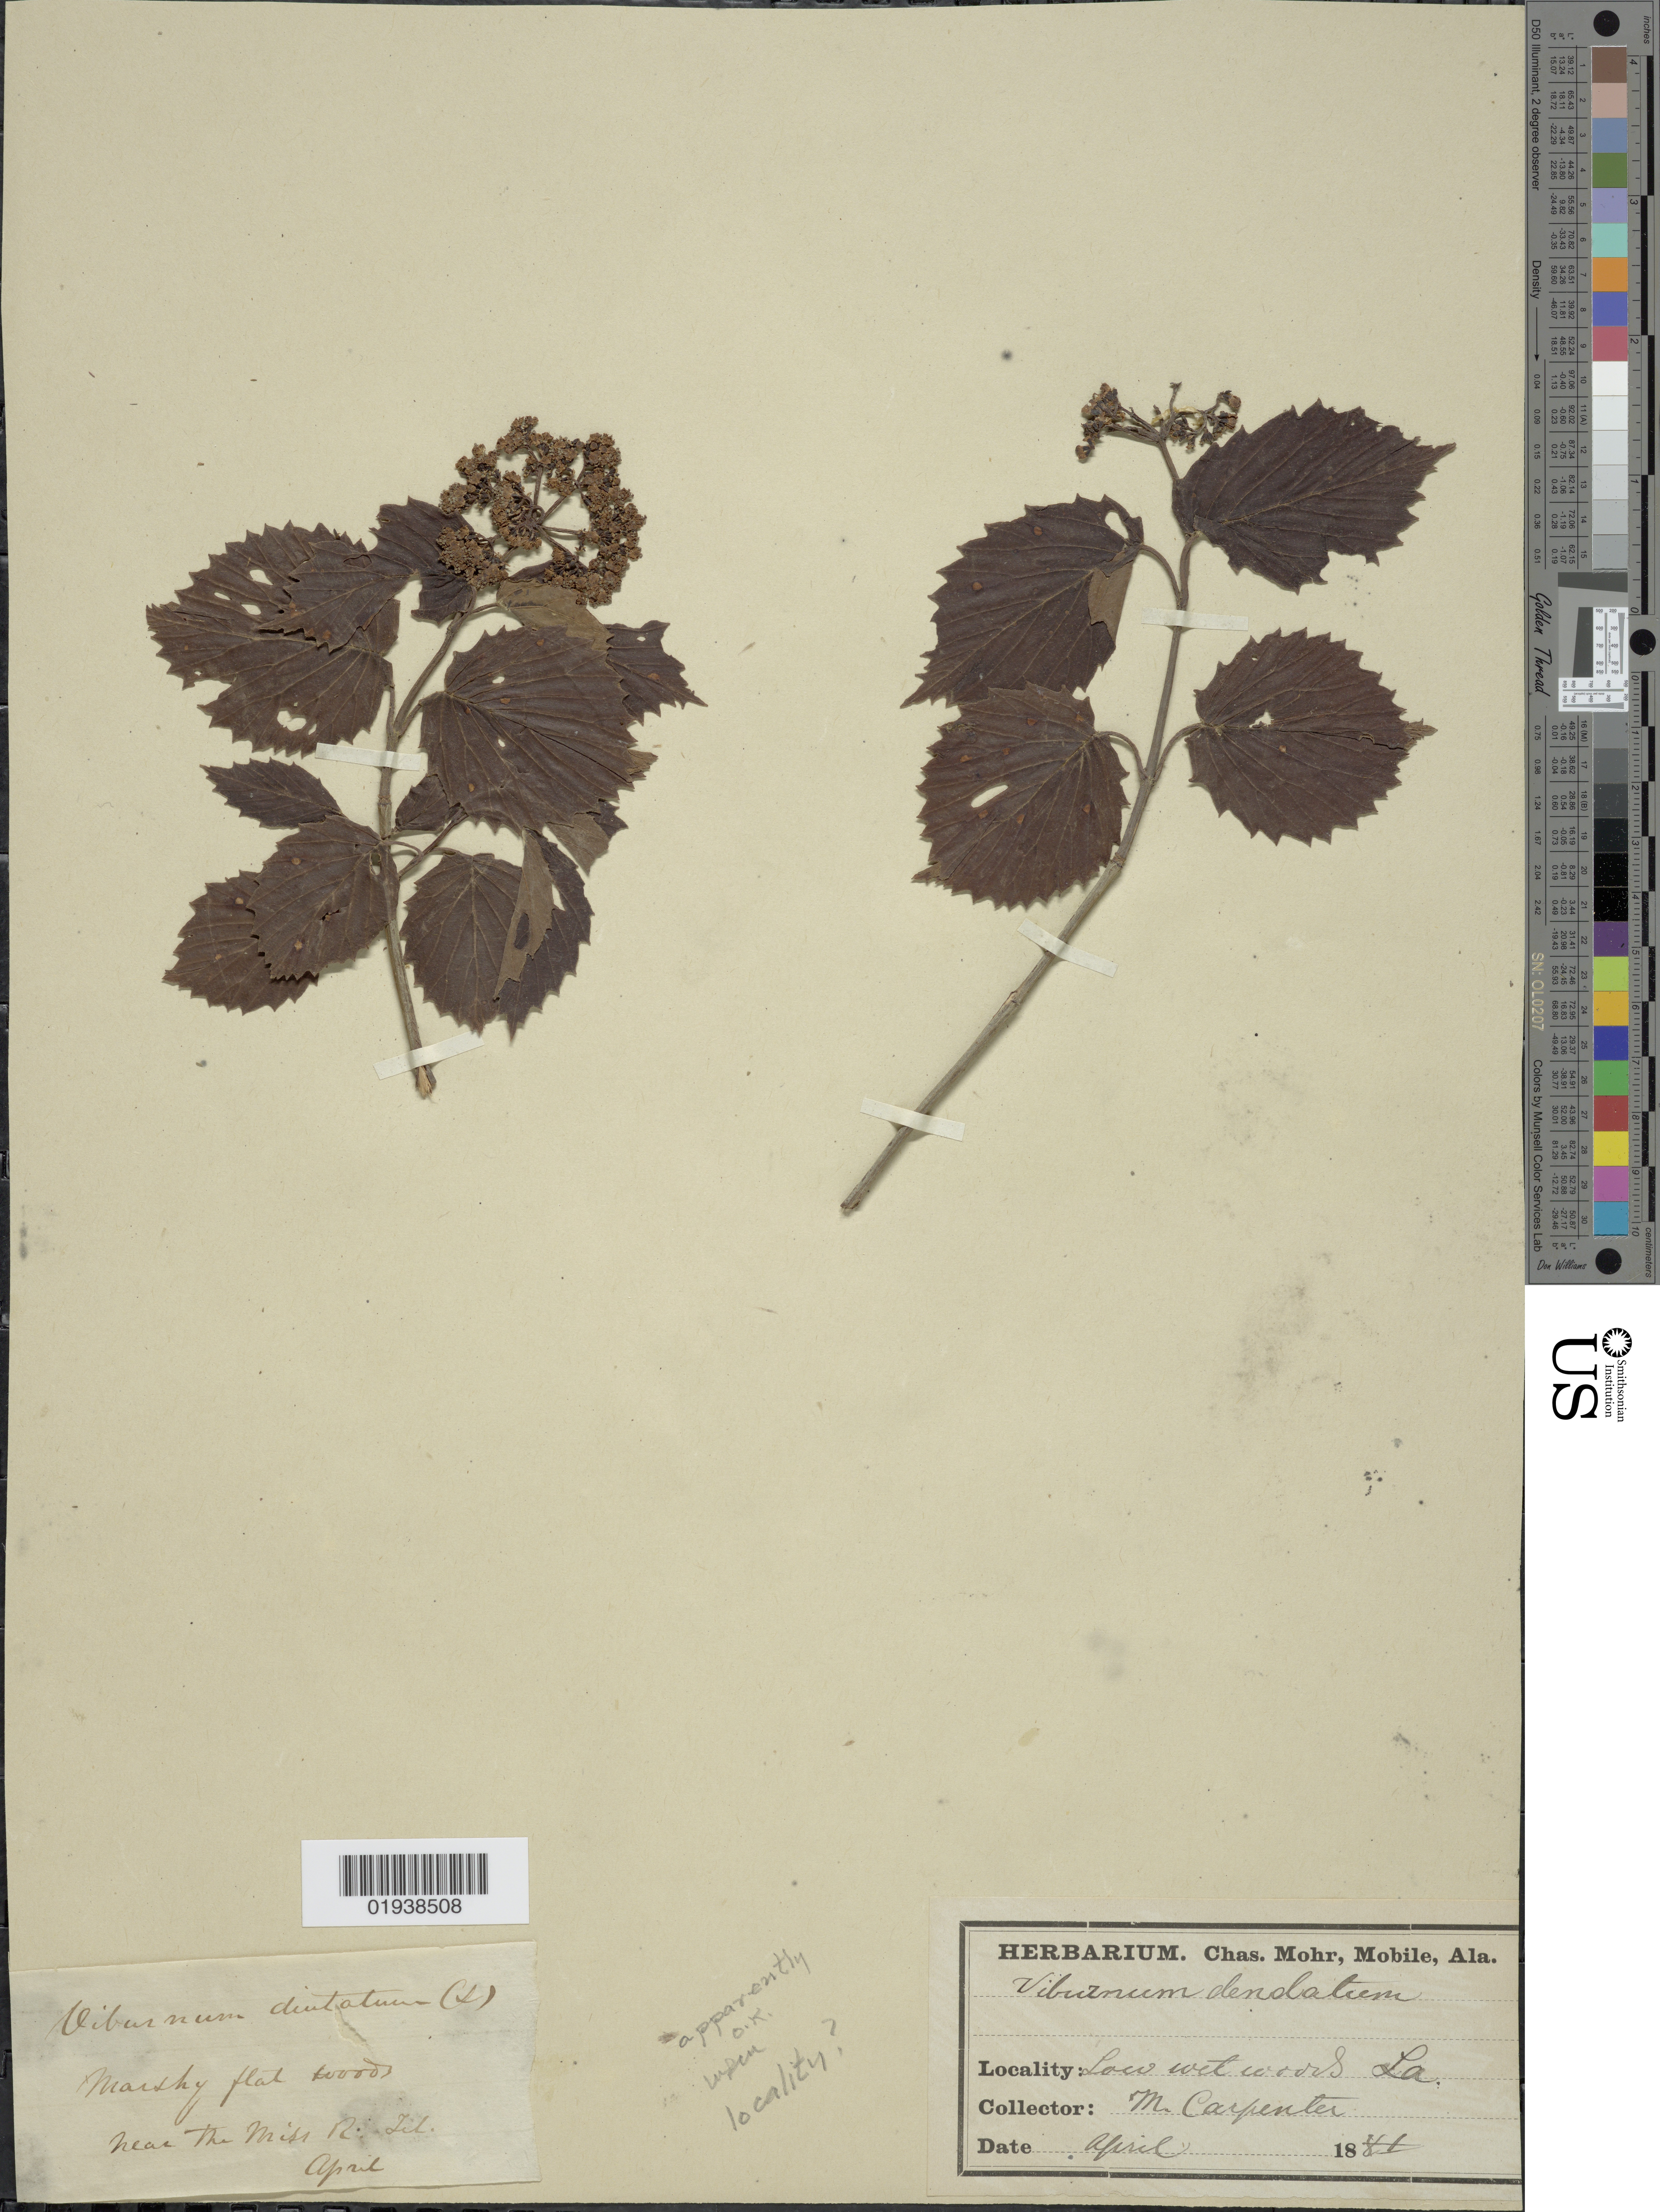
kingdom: Plantae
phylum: Tracheophyta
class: Magnoliopsida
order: Dipsacales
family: Viburnaceae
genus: Viburnum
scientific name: Viburnum dentatum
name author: L.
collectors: M. Carpenter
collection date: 1881-04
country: United States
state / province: Louisiana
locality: Near The Miss. R.